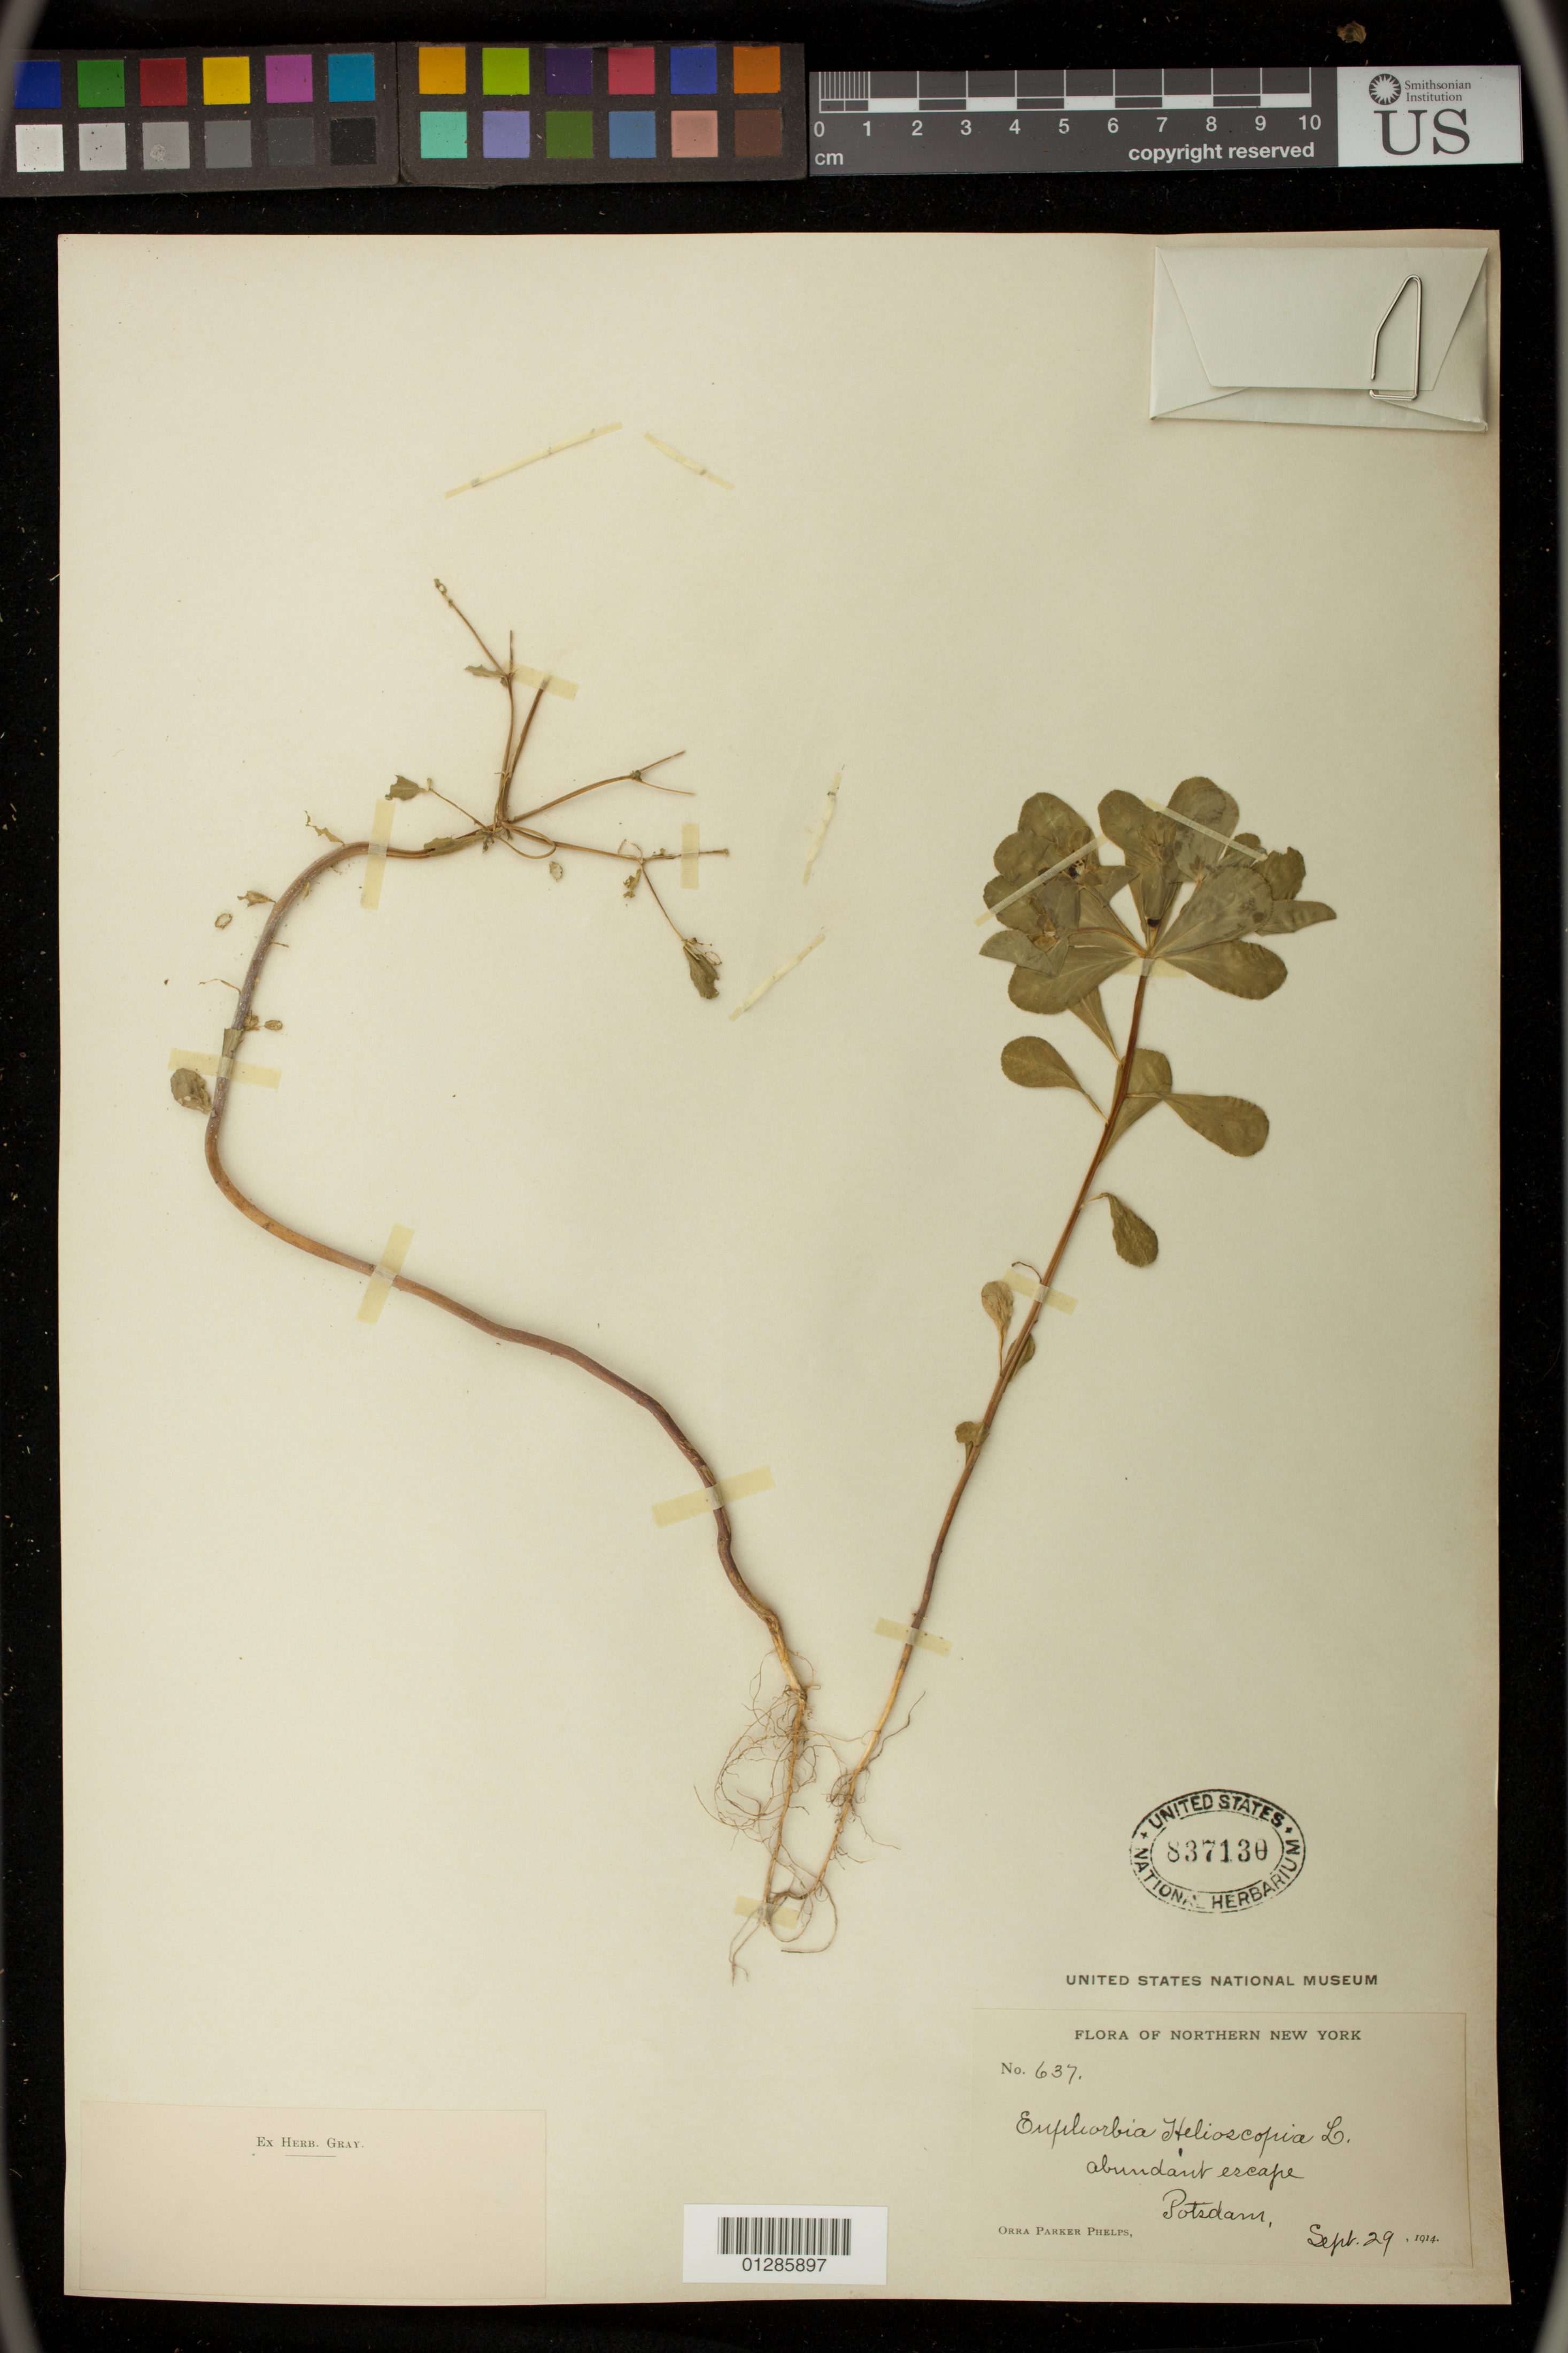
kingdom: Plantae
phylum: Tracheophyta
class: Magnoliopsida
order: Malpighiales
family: Euphorbiaceae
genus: Euphorbia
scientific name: Euphorbia helioscopia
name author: L.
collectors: O. P. Phelps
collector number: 637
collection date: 1914-09-29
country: United States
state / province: New York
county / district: St. Lawrence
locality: Potsdam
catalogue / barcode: US 837130